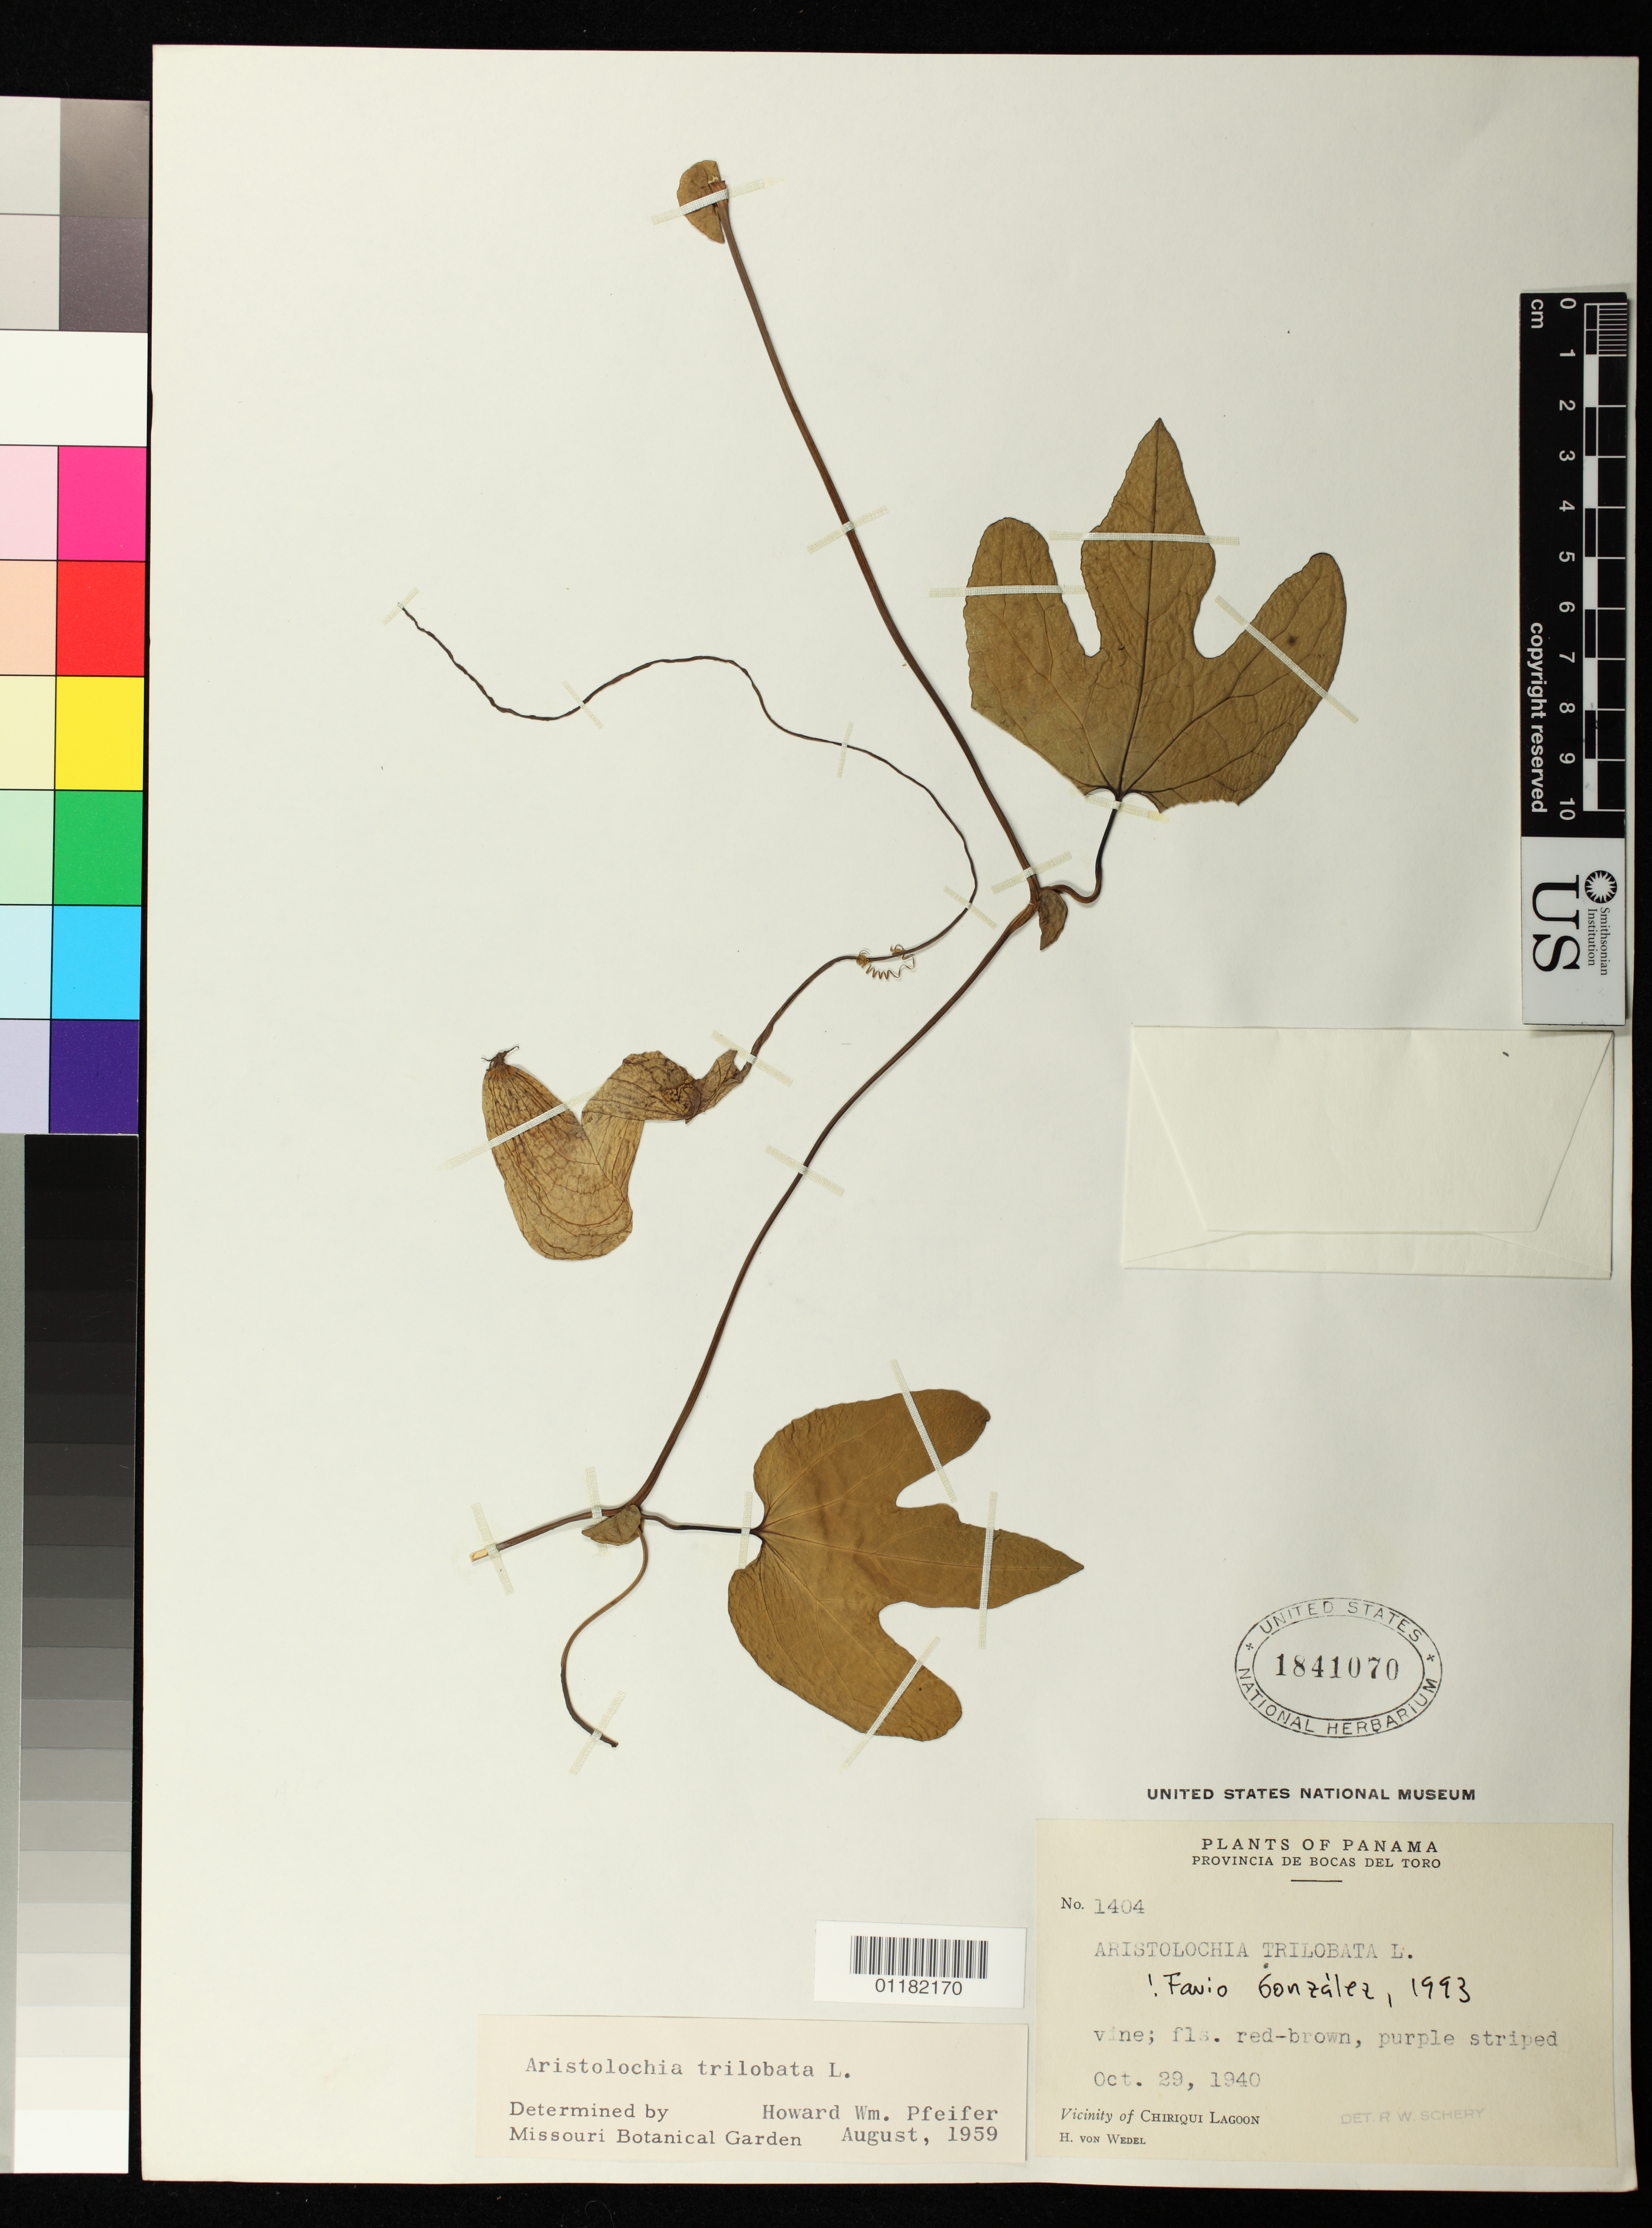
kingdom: Plantae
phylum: Tracheophyta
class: Magnoliopsida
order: Piperales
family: Aristolochiaceae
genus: Aristolochia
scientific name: Aristolochia trilobata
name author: L.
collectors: H. von Wedel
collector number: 1404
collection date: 1940-10-29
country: Panama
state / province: Bocas del Toro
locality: Vicinity of Chiriqui Lagoon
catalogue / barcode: US 1841070